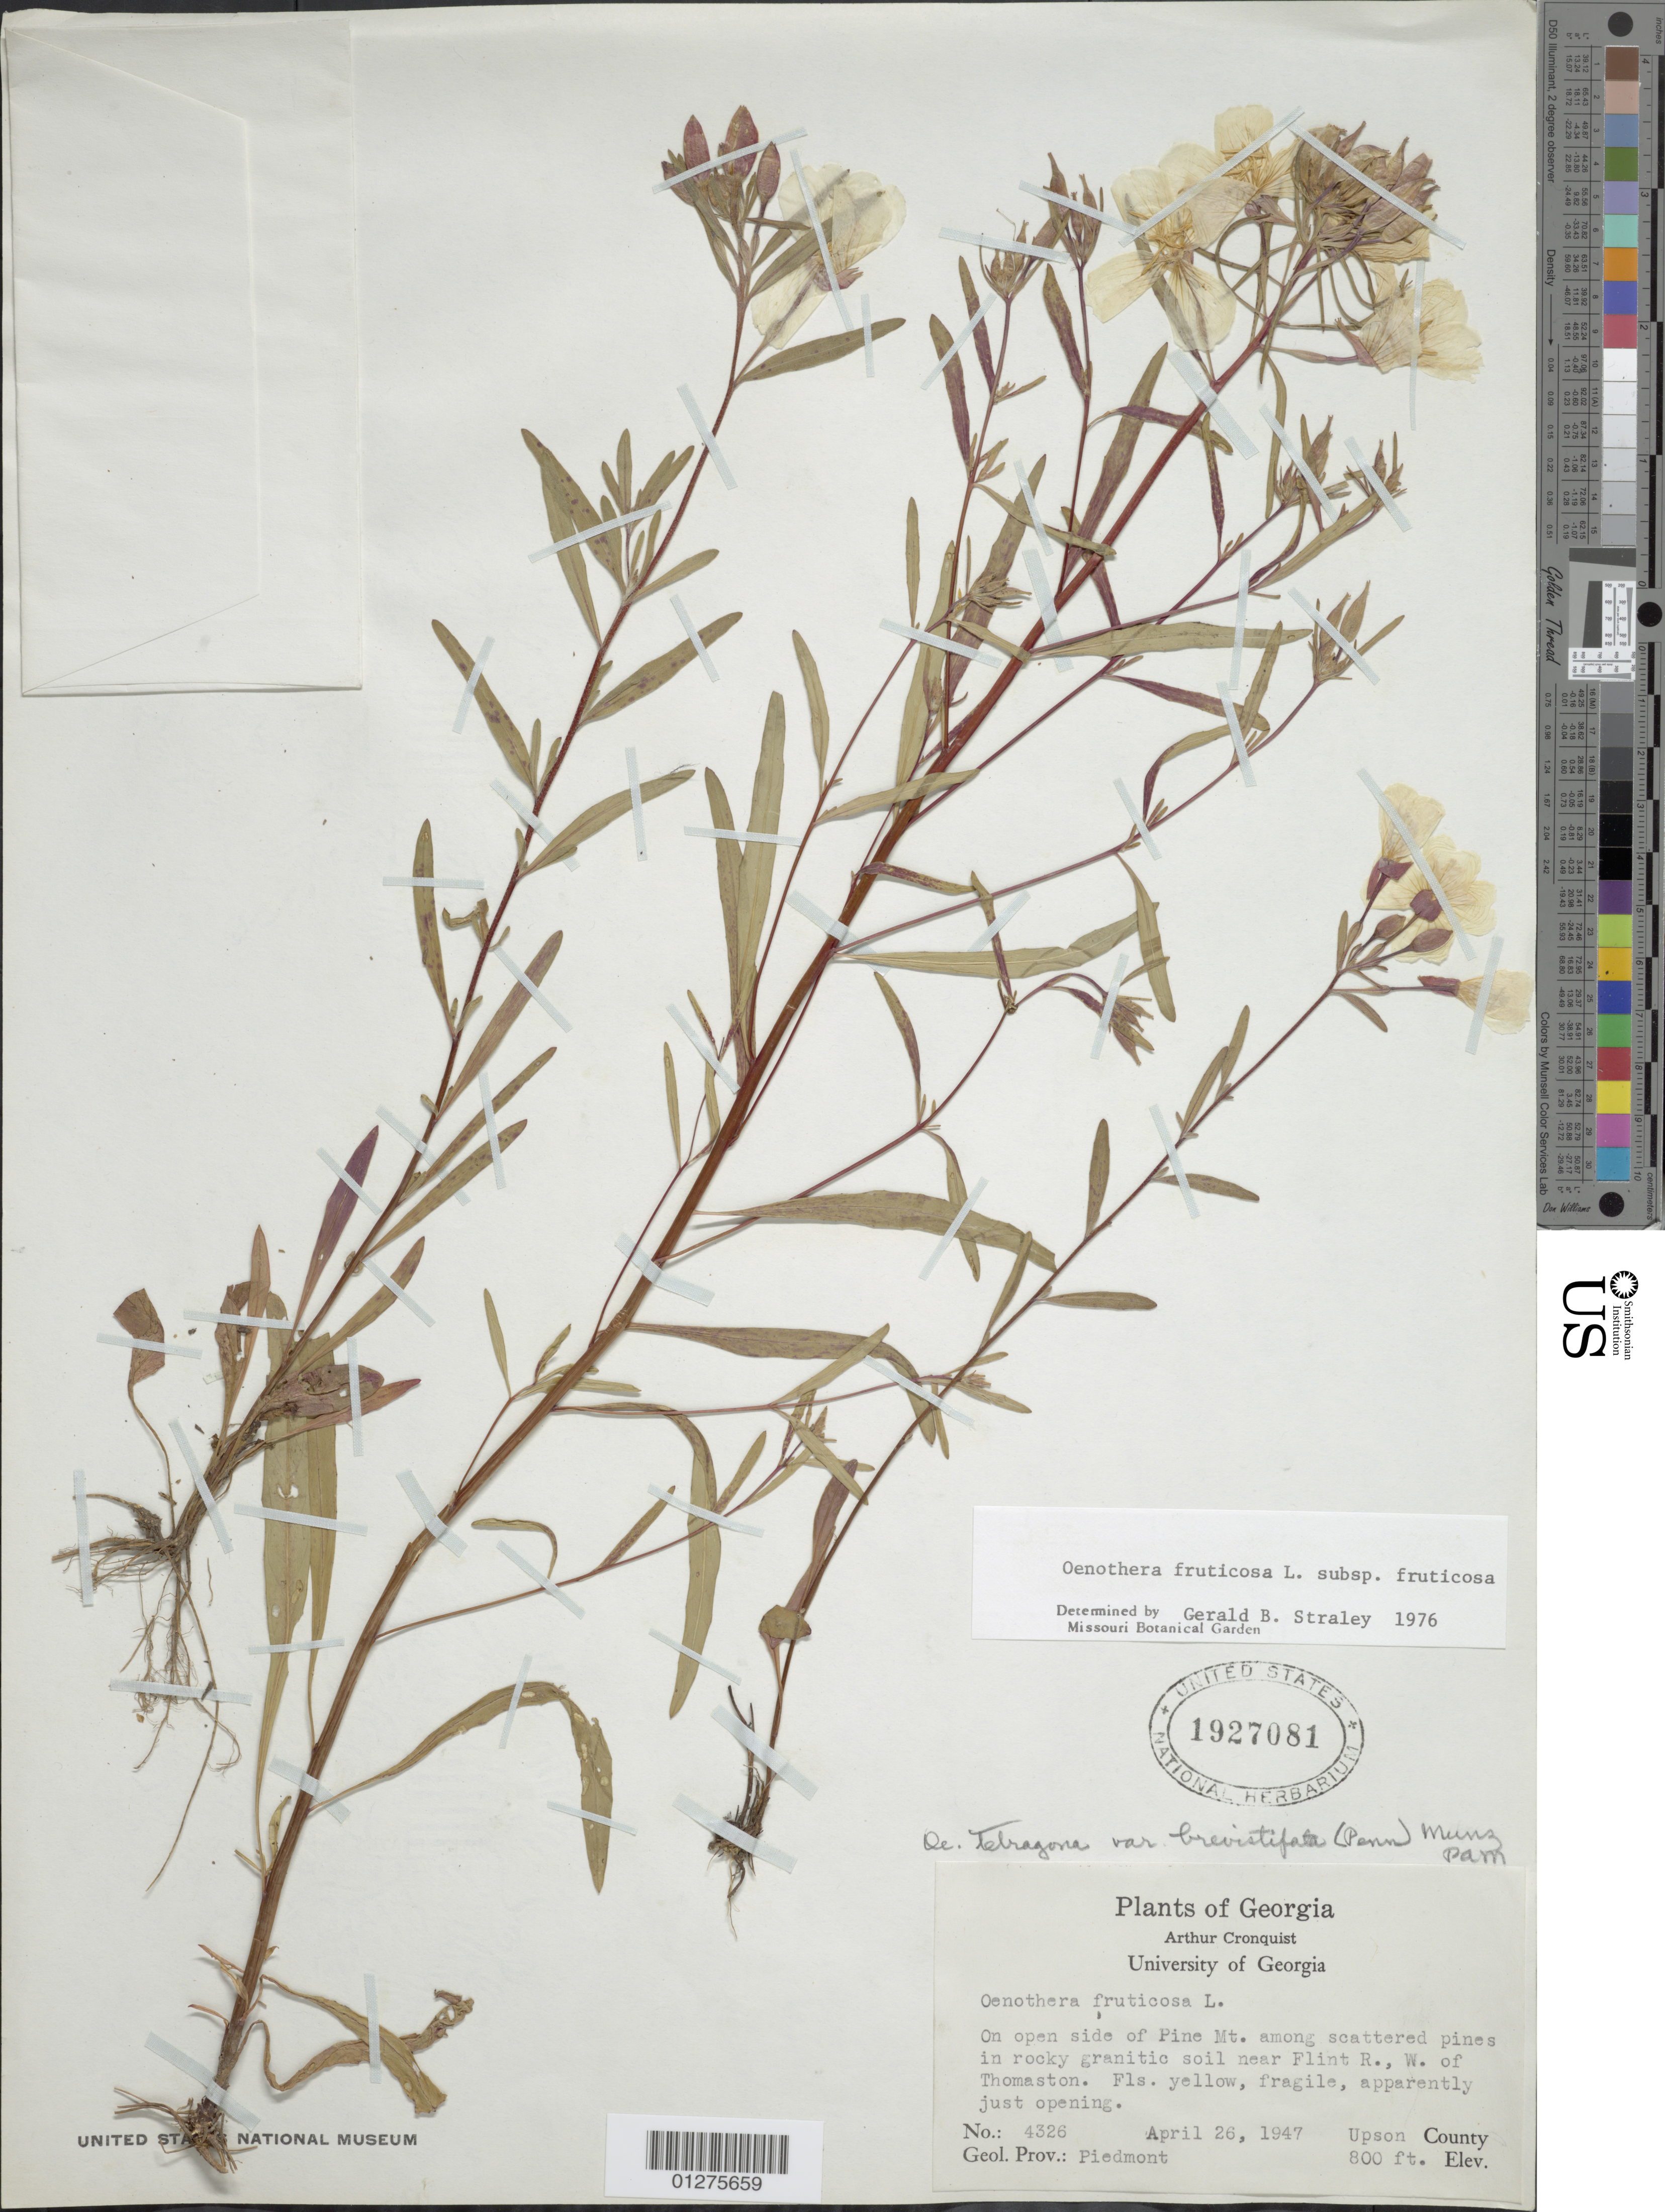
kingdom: Plantae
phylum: Tracheophyta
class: Magnoliopsida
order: Myrtales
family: Onagraceae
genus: Oenothera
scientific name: Oenothera fruticosa subsp. fruticosa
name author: L.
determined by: Straley, G. B.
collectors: A. J. Cronquist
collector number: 4326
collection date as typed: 26 Apr 1947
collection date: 1947-04-26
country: United States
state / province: Georgia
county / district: Upson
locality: On pine mountain, near the Flint River, W of Thomaston.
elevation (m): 244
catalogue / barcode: US 1927081